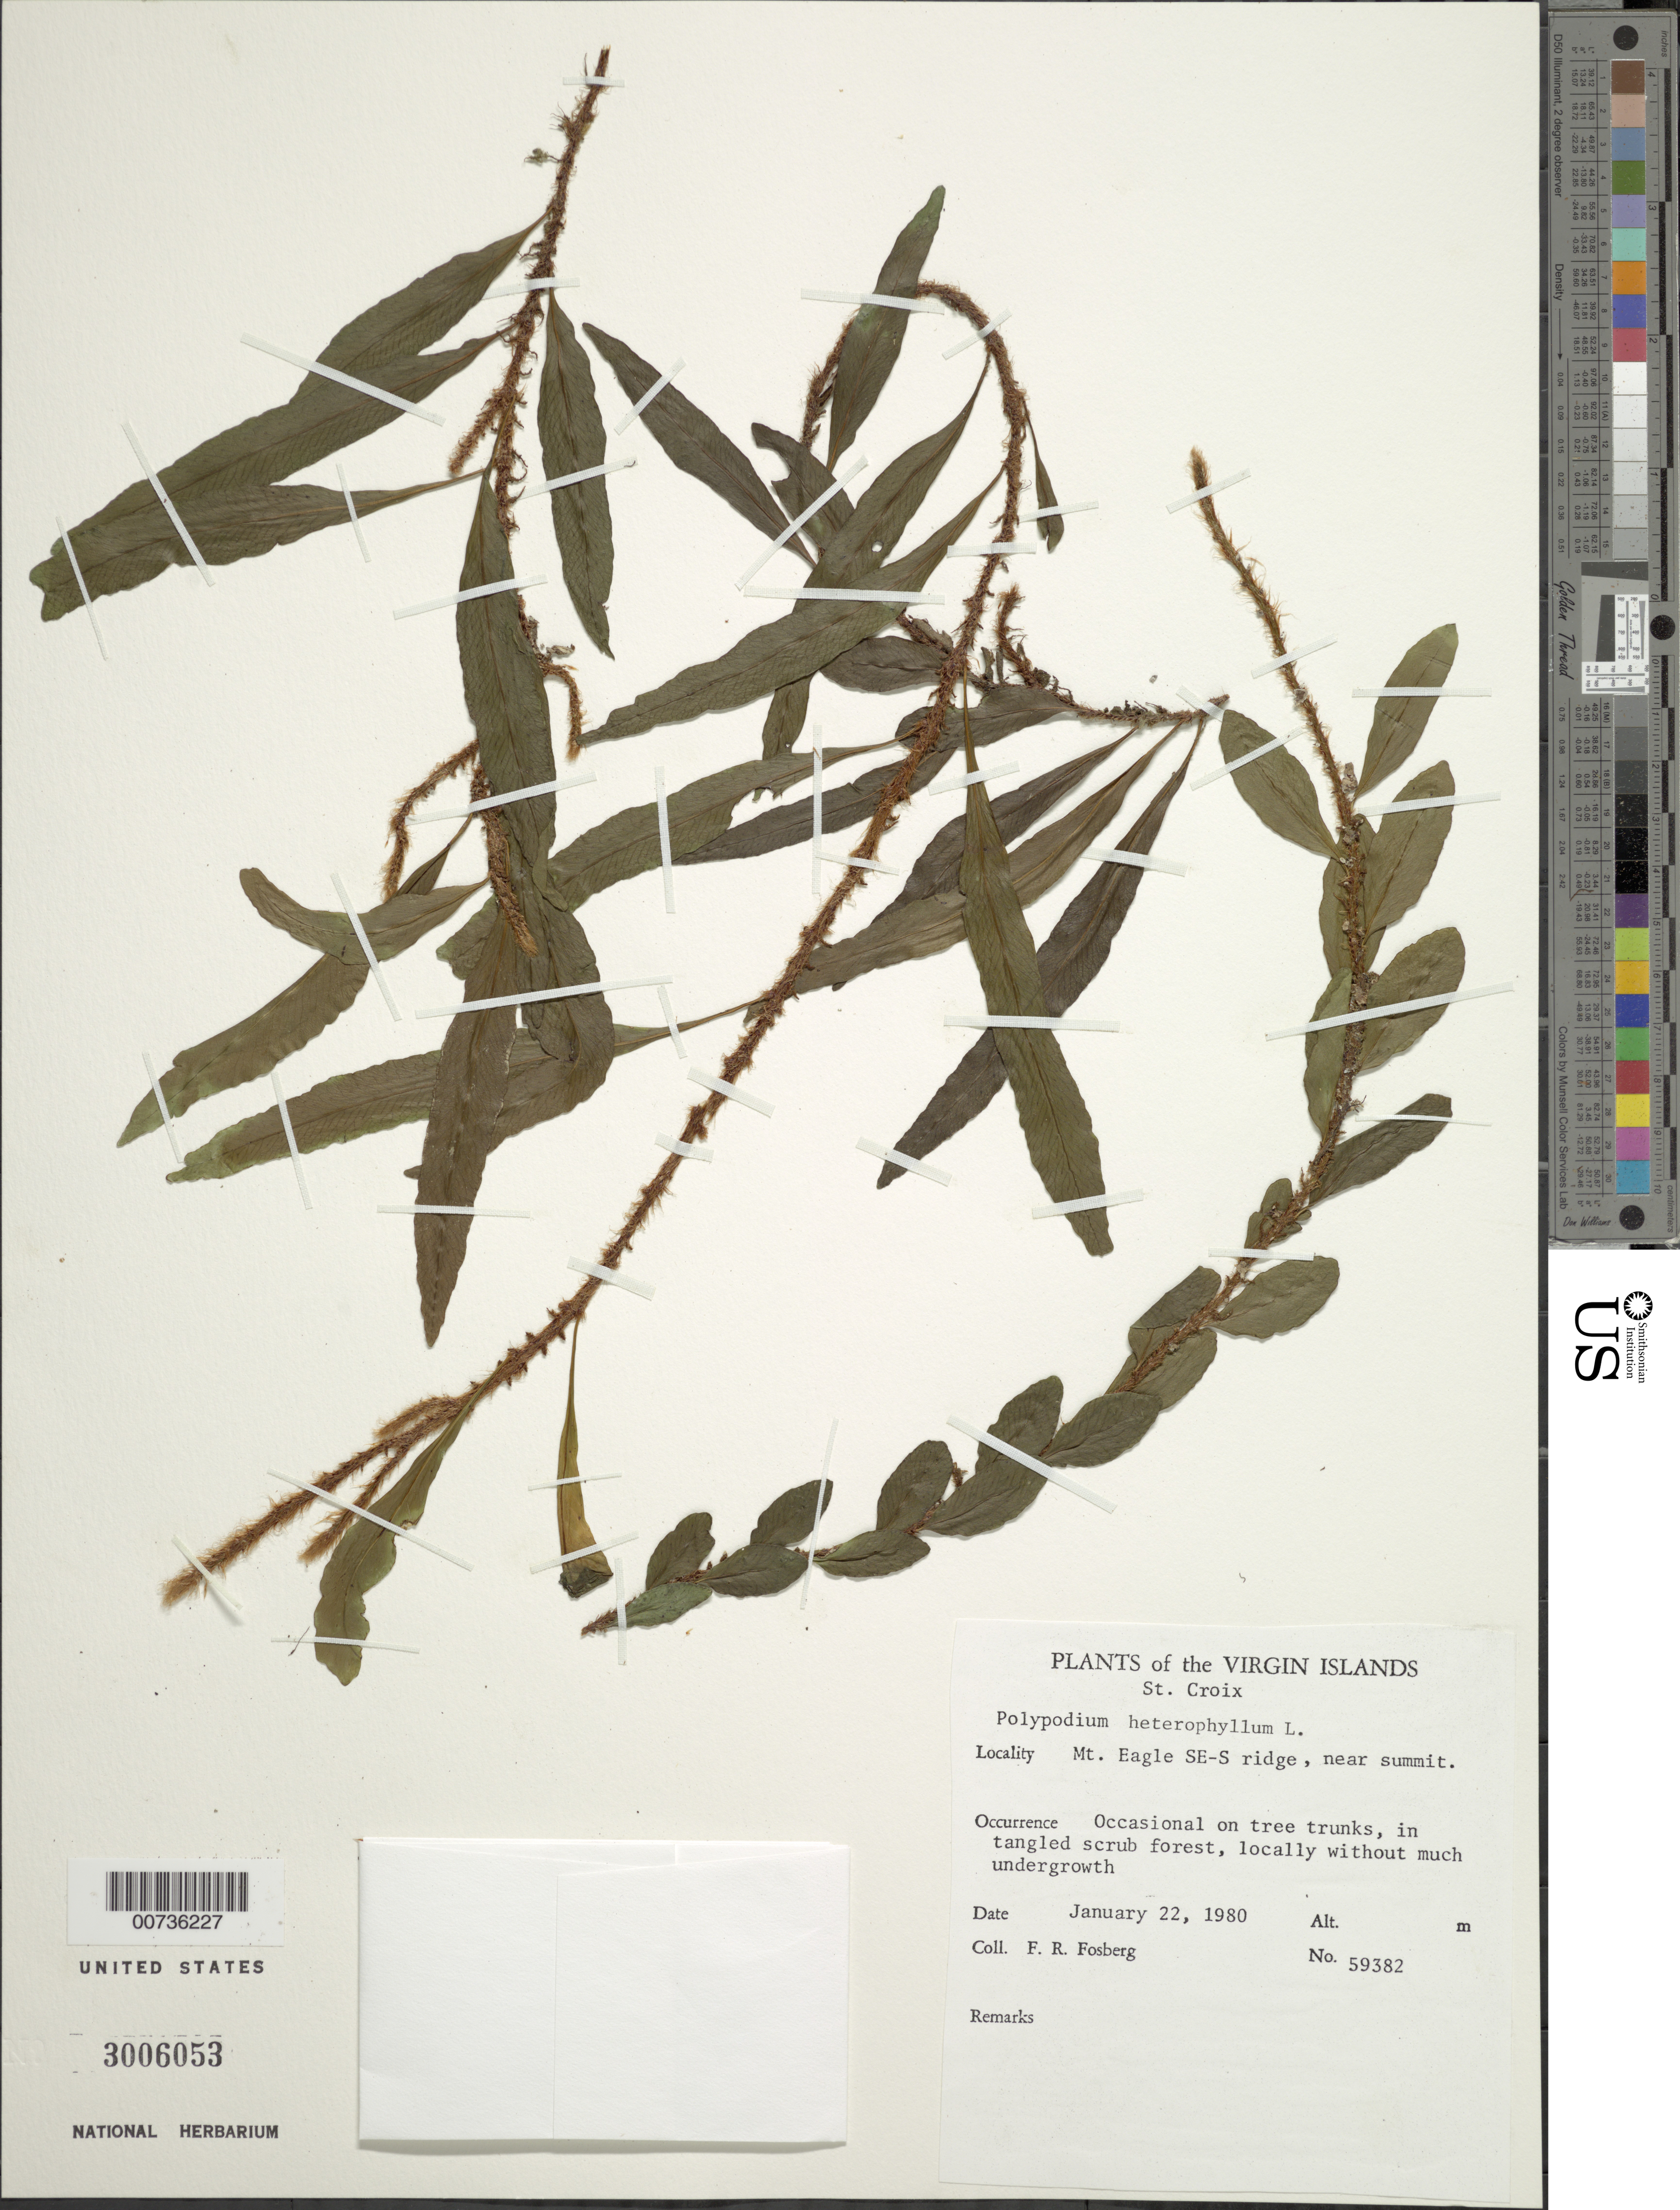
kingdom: Plantae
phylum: Tracheophyta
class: Polypodiopsida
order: Polypodiales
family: Polypodiaceae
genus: Microgramma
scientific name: Microgramma heterophylla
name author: (L.) Wherry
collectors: F. R. Fosberg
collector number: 59382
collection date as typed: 22 Jan 1980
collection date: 1980-01-22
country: U.S. Virgin Islands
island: St. Croix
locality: Mt. Eagle SE-S ridge, near summit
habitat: Ocassional on tree trunks, in tangled scrub forest,locally without much undergrowth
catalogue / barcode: US 3006053